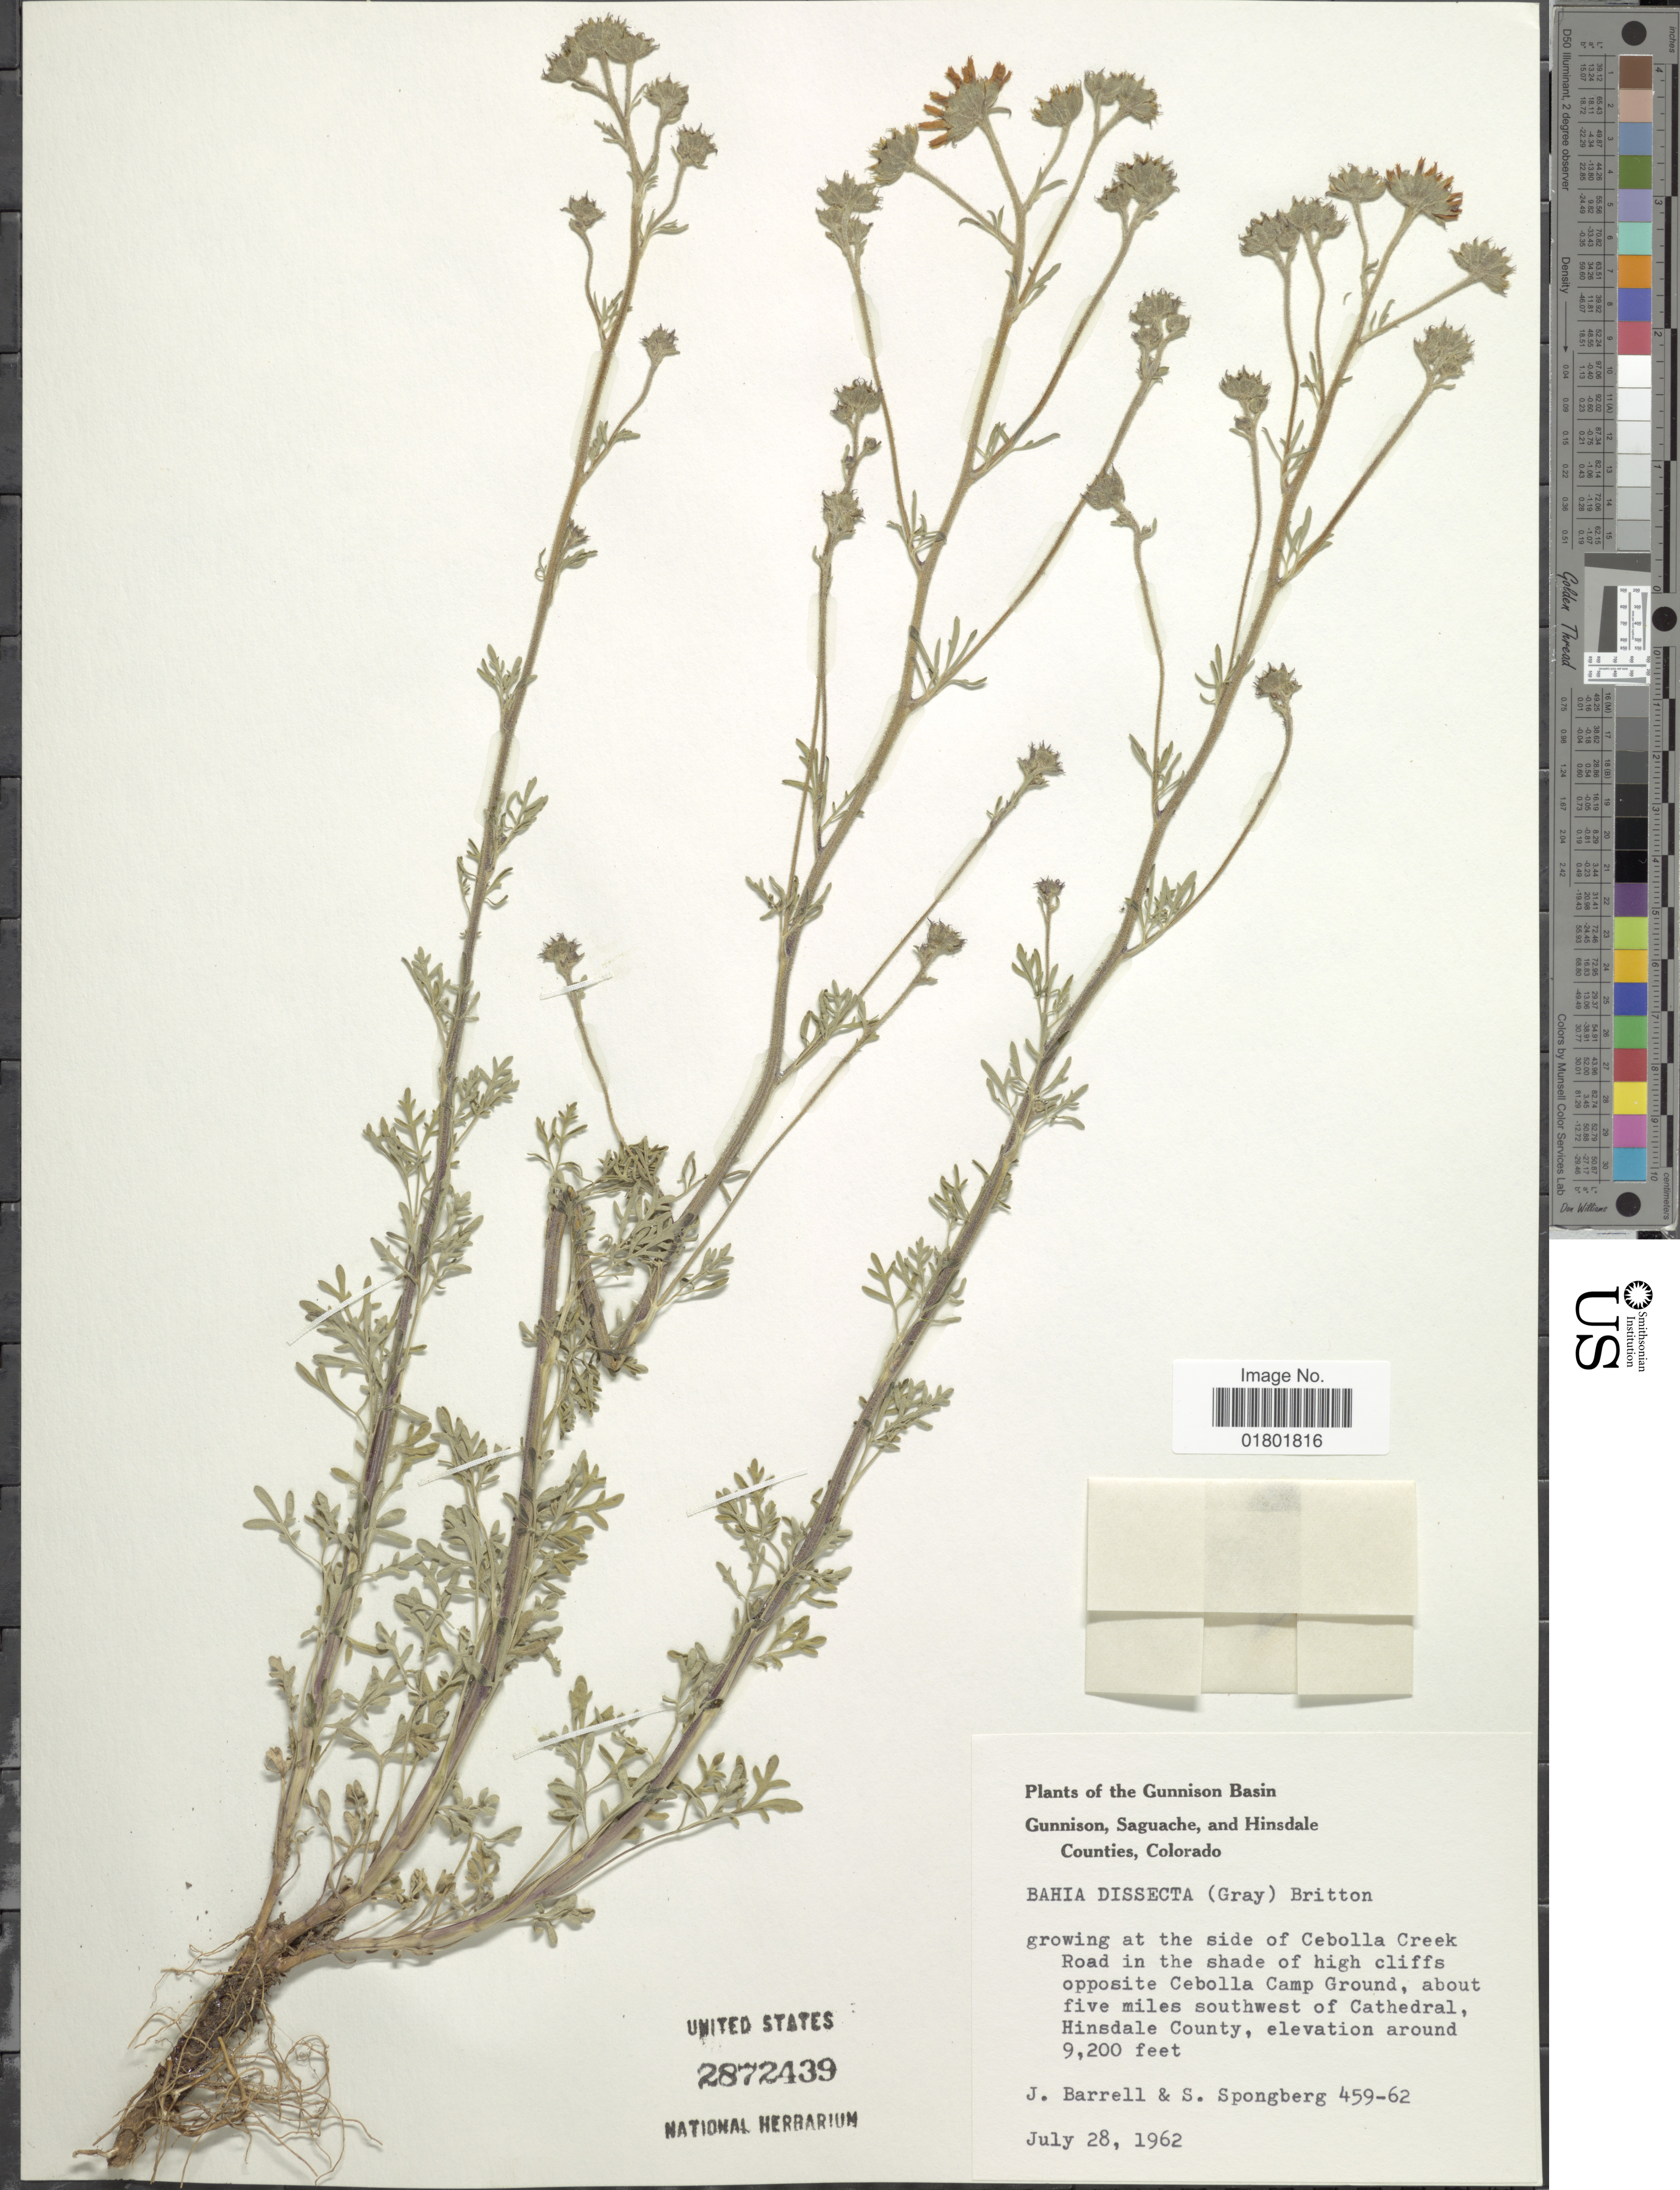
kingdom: Plantae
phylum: Tracheophyta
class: Magnoliopsida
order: Asterales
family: Asteraceae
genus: Bahia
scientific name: Bahia dissecta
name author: (A. Gray) Britton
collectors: J. Barrell & S. A.Spongberg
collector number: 459-62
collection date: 1962-07-28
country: United States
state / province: Colorado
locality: Gunnison Basin, Gunnison, Saguache, and Hinsdale Counties, Colorado, growing at the side of Cebolla Creek Road in the shade of high cliffs opposite Cebolla Camp Ground, about five miles southwest of Cathedral, Hinsdale County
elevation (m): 2804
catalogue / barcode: US 2872439